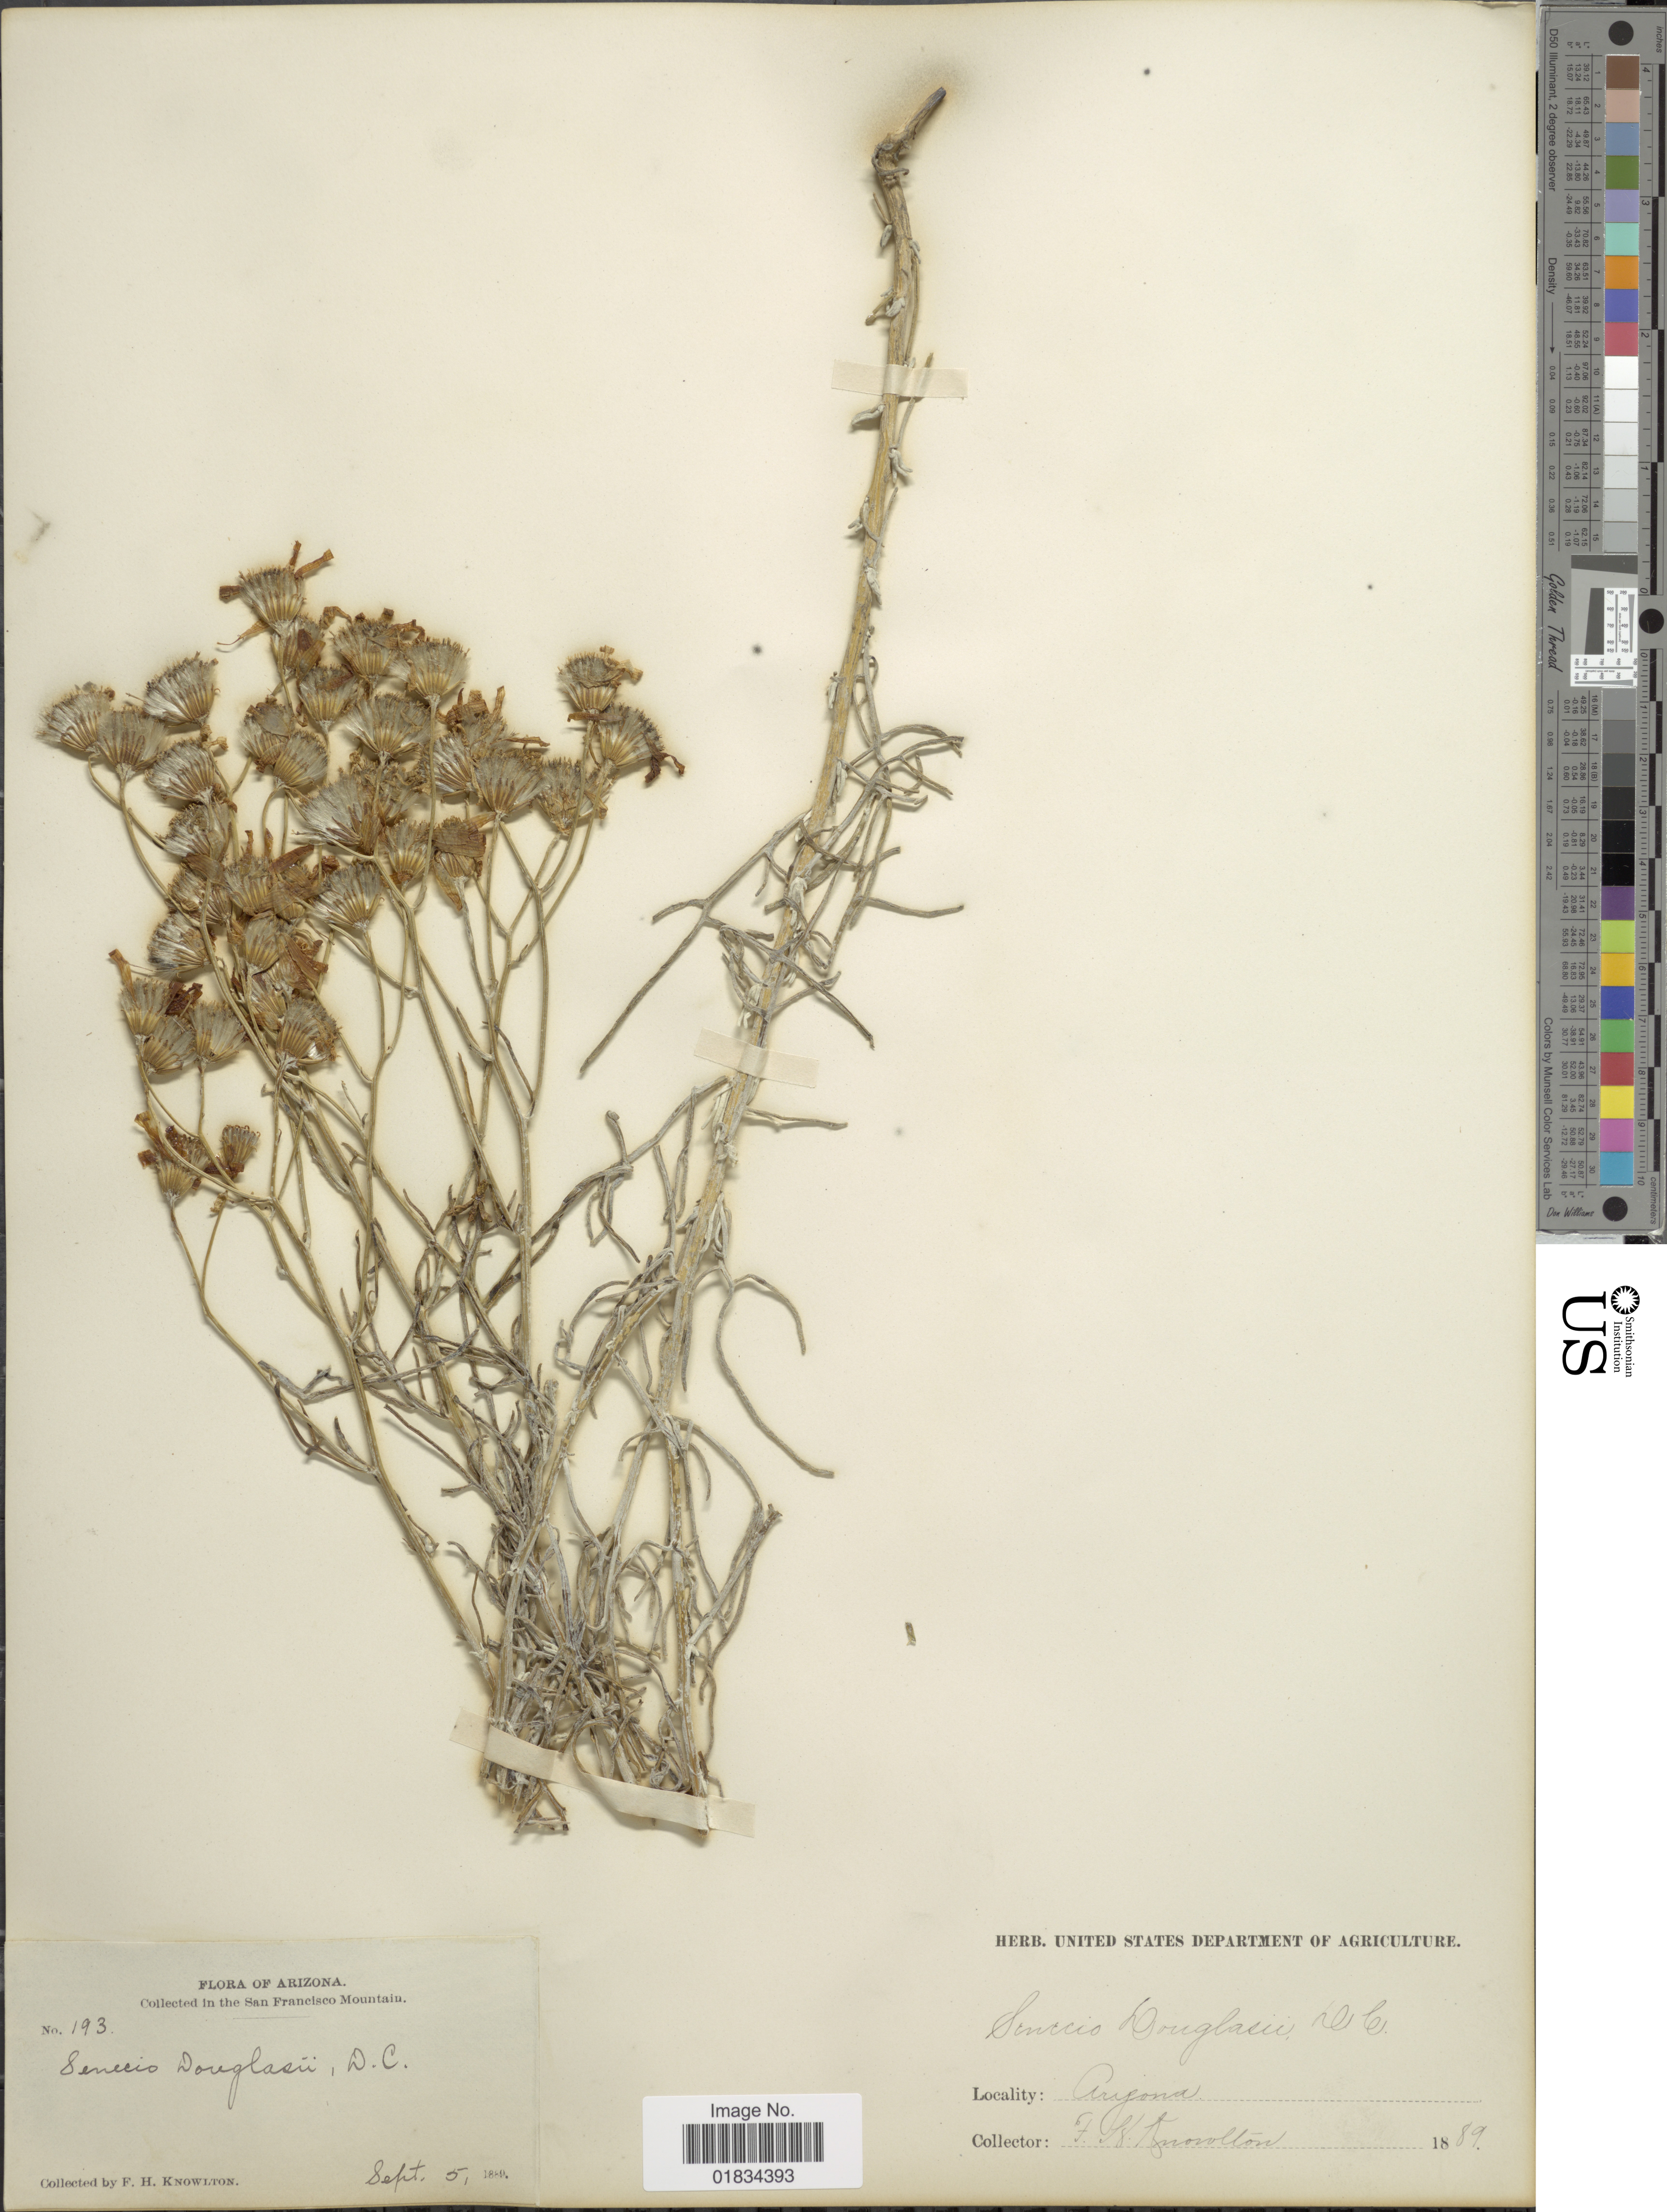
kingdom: Plantae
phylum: Tracheophyta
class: Magnoliopsida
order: Asterales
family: Asteraceae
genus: Senecio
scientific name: Senecio flaccidus var. flaccidus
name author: Less.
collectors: F. H. Knowlton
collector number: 193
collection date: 1889-09-05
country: United States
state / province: Arizona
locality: San Francisco Mountain